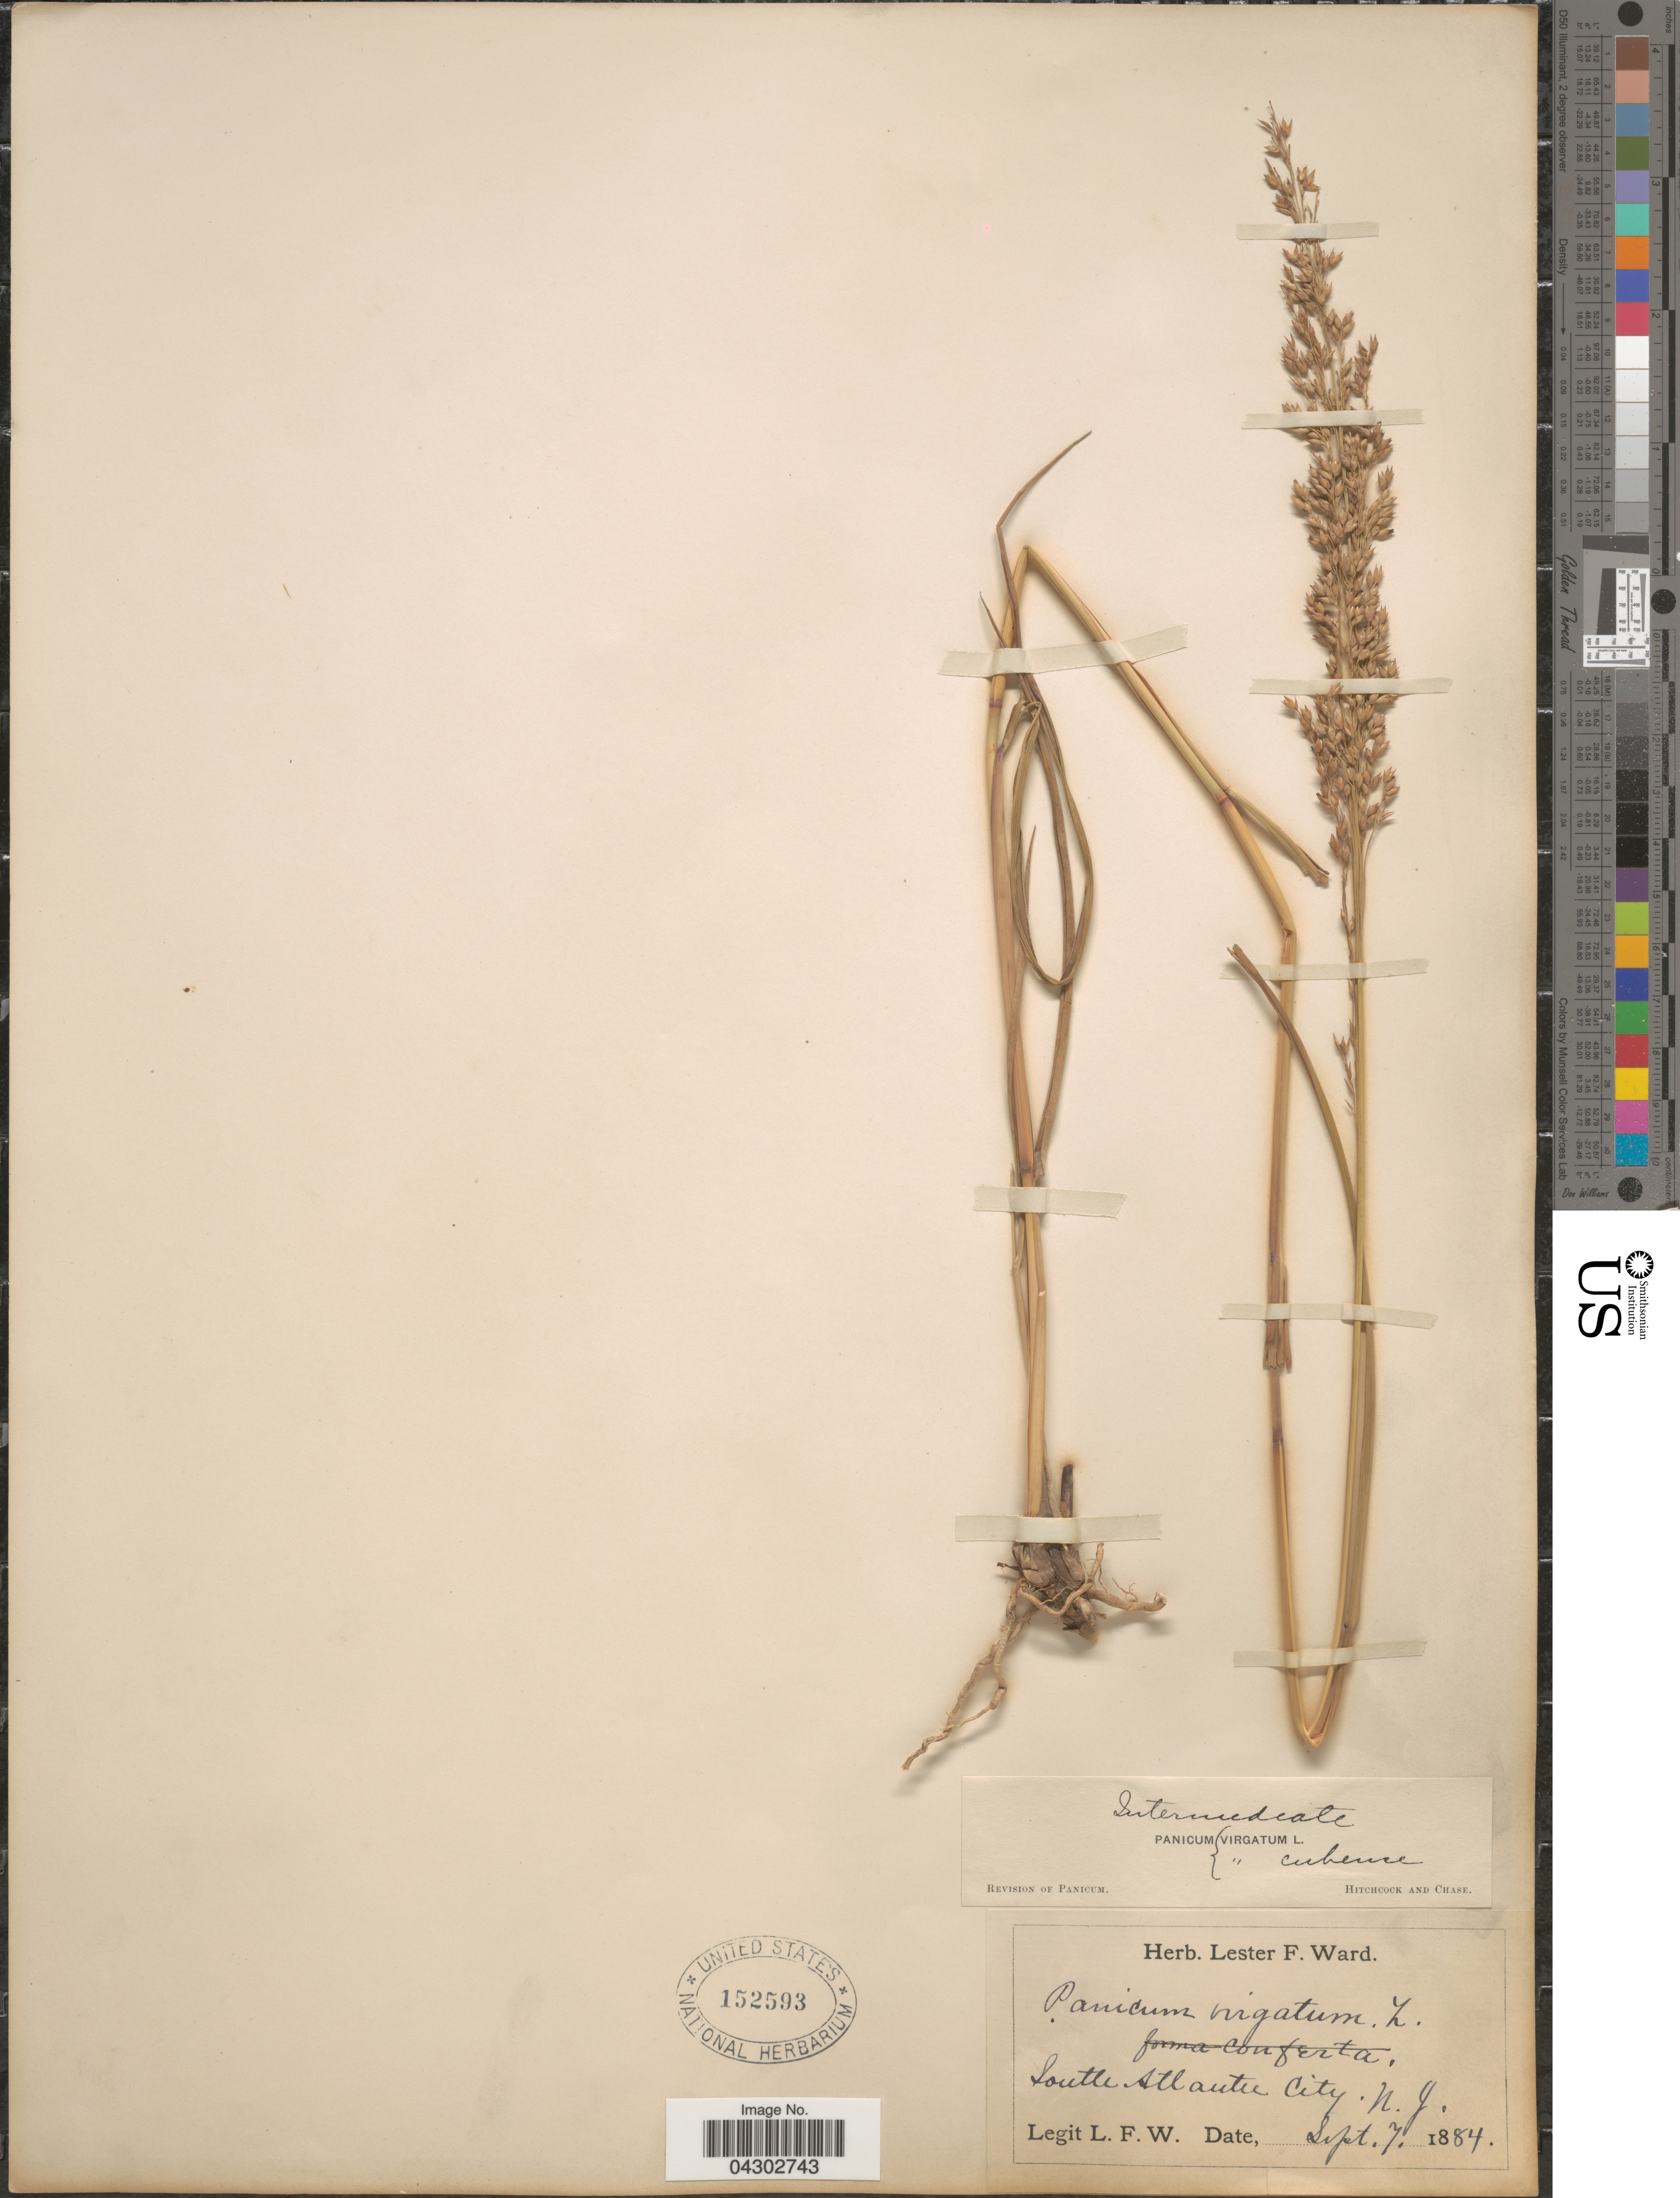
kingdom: Plantae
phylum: Tracheophyta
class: Liliopsida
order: Poales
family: Poaceae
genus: Panicum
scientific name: Panicum virgatum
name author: L.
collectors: L. F. Ward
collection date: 1884-09-07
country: United States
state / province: New Jersey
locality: South Atlantic City.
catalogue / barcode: US 152593